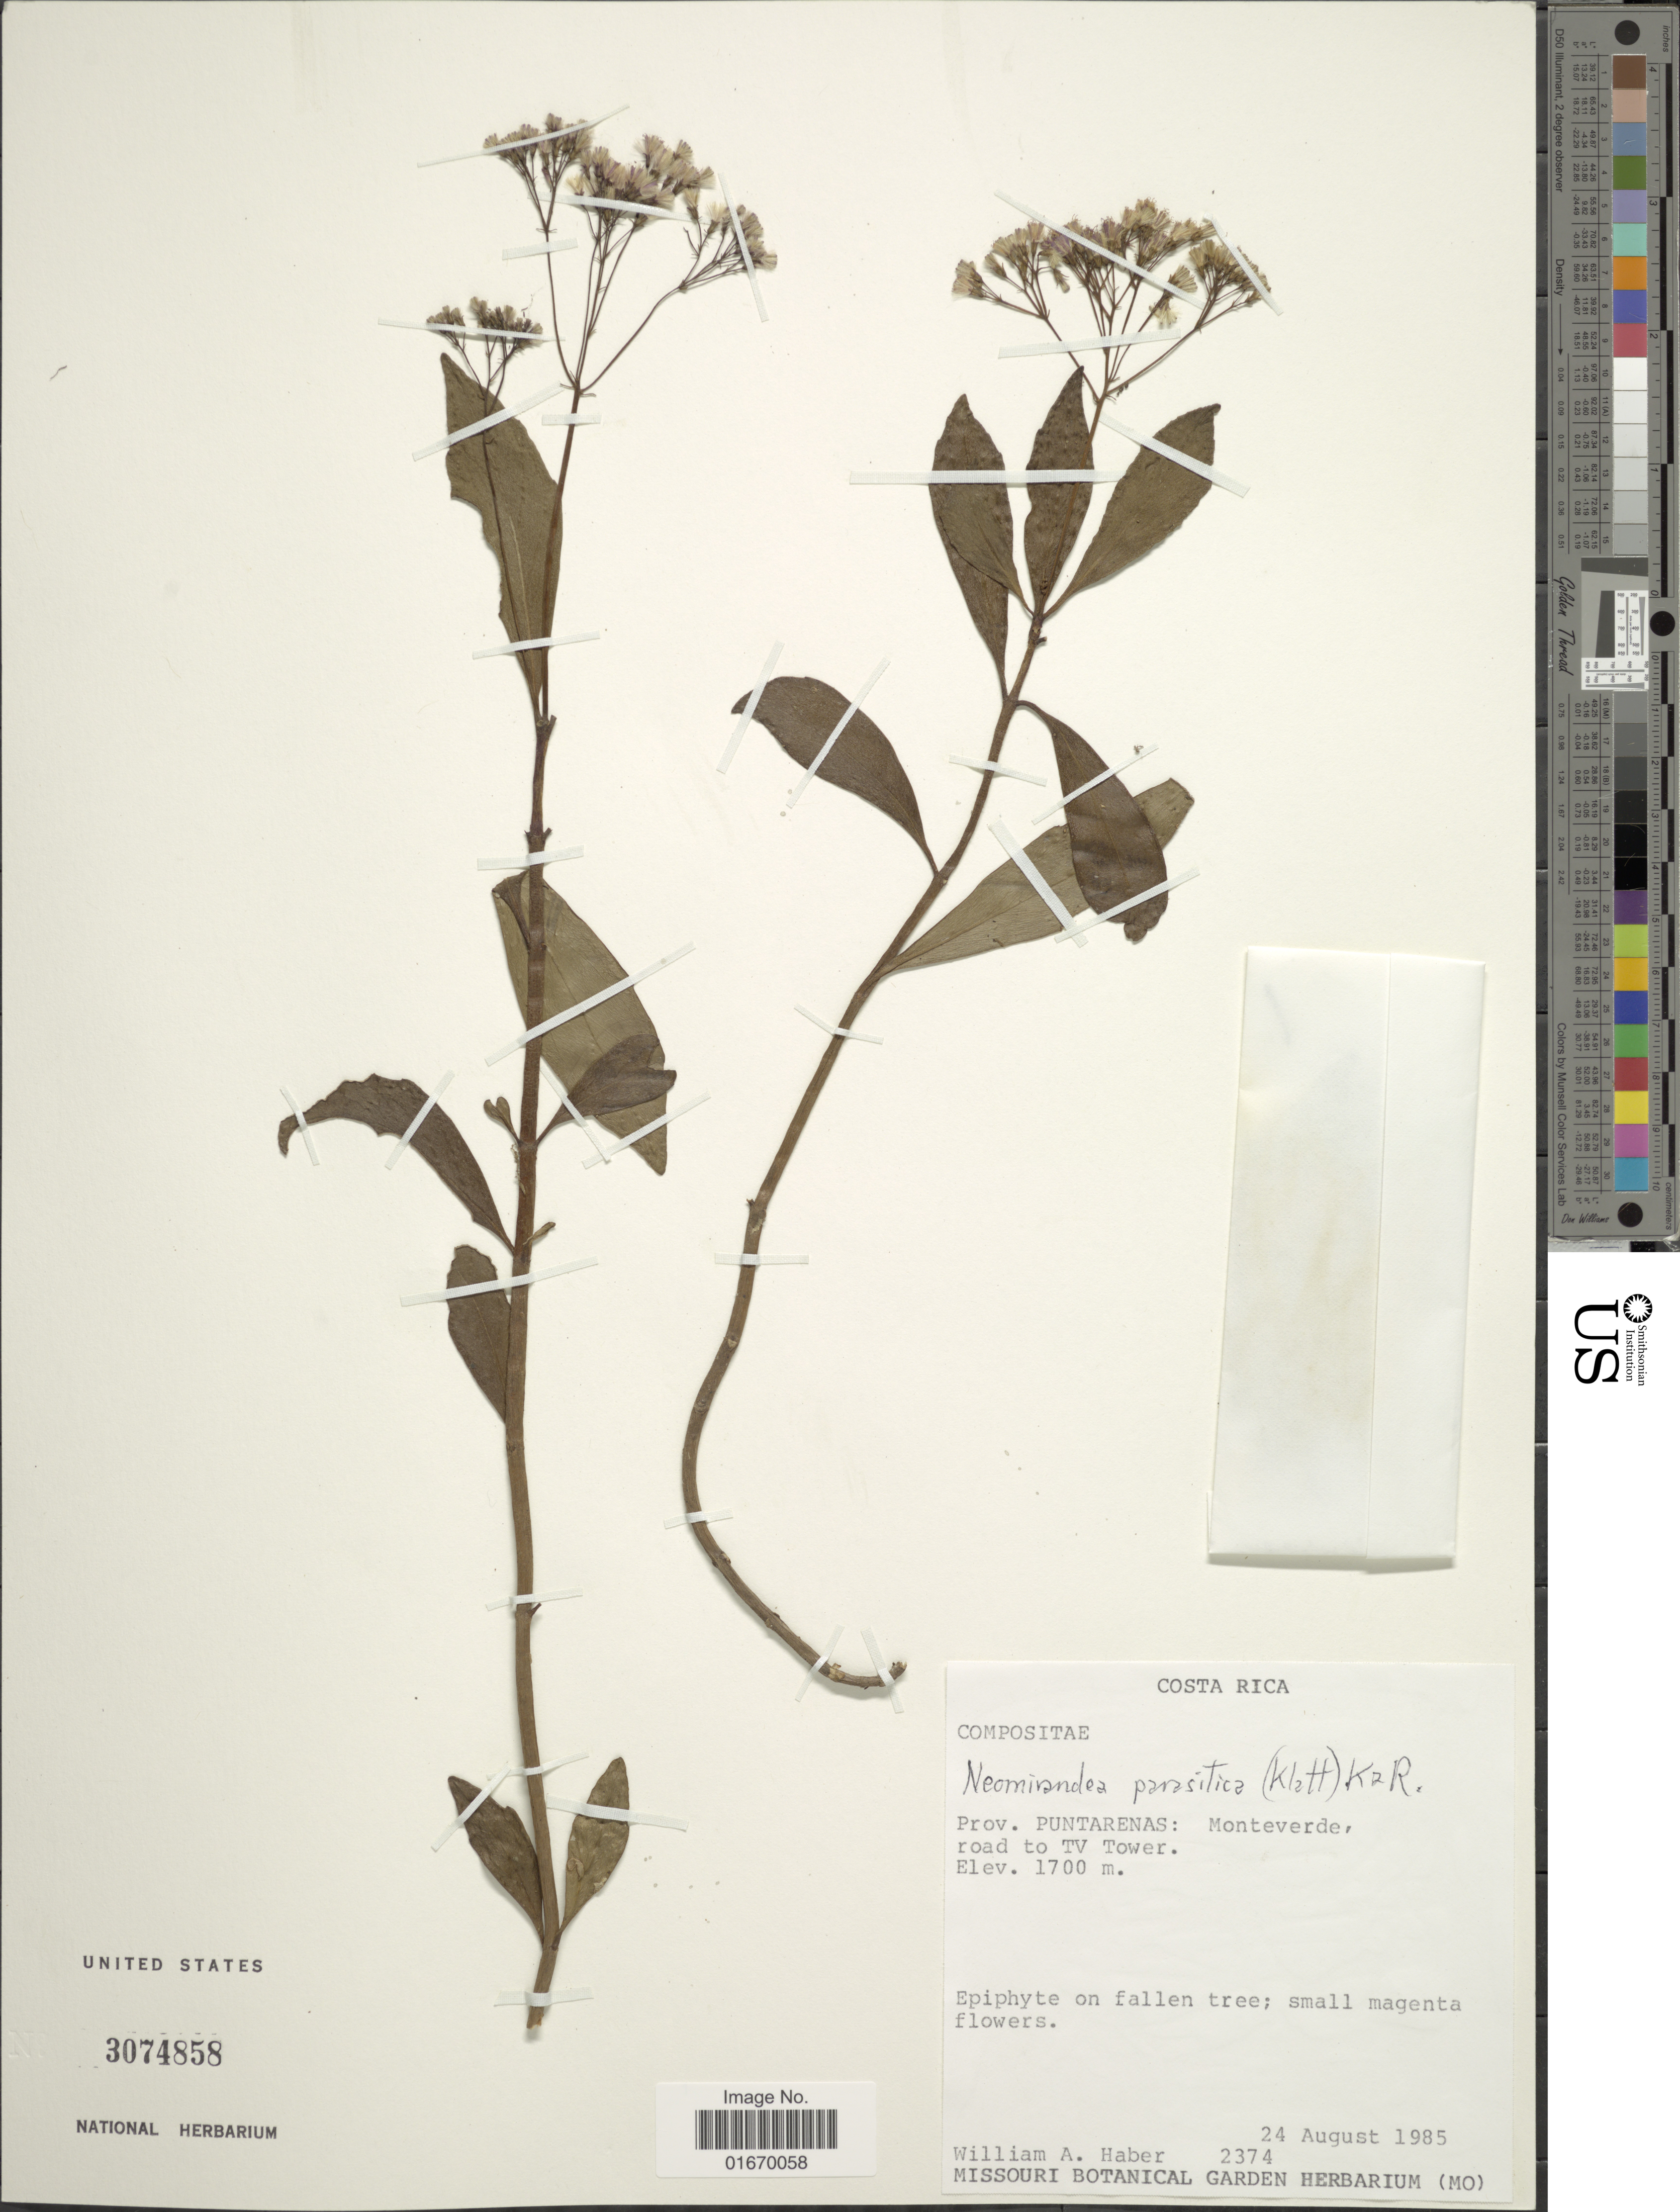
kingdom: Plantae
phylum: Tracheophyta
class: Magnoliopsida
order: Asterales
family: Asteraceae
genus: Neomirandea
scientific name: Neomirandea parasitica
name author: (Klatt) R.M. King & H. Rob.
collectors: W. A. Haber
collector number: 2374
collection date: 1985-08-24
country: Costa Rica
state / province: Puntarenas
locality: Monteverde, road to TV Tower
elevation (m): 1700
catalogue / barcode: US 3074858